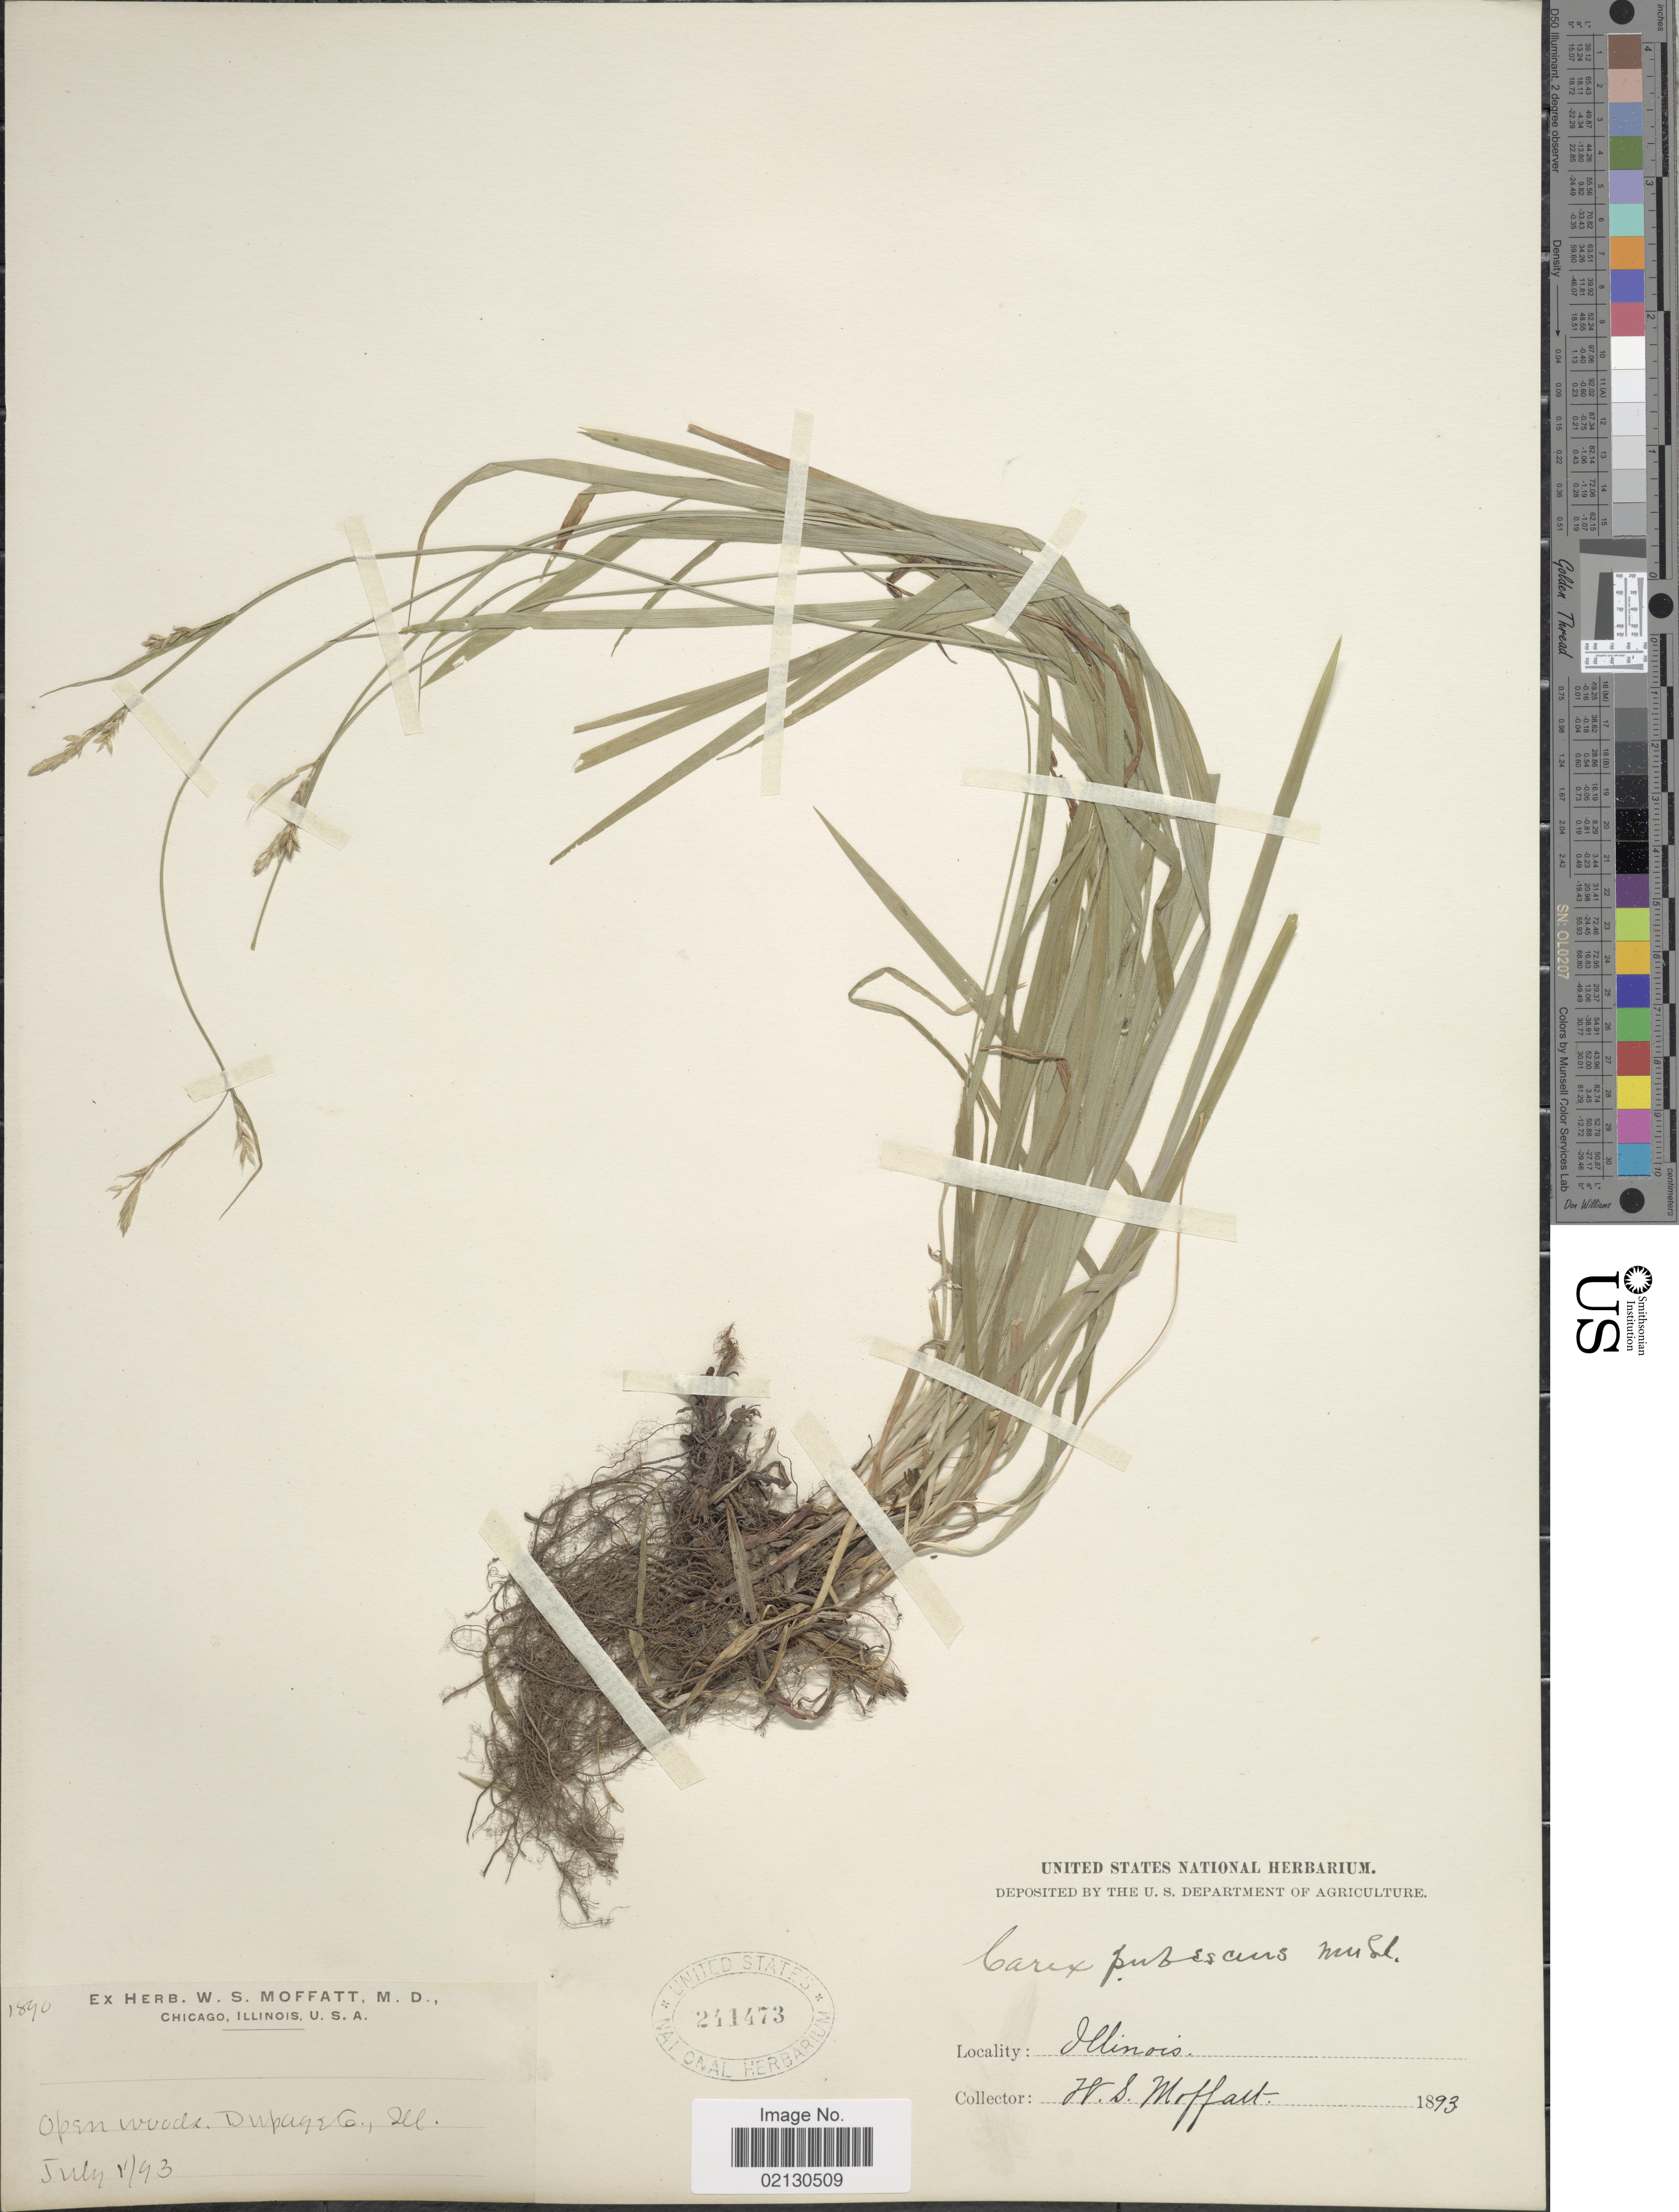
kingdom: Plantae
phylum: Tracheophyta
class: Liliopsida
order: Poales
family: Cyperaceae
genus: Carex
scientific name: Carex hirtifolia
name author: Mack.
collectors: W. Moffatt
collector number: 1870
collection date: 1893-07-01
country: United States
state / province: Illinois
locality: Dupage Co.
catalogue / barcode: US 241473